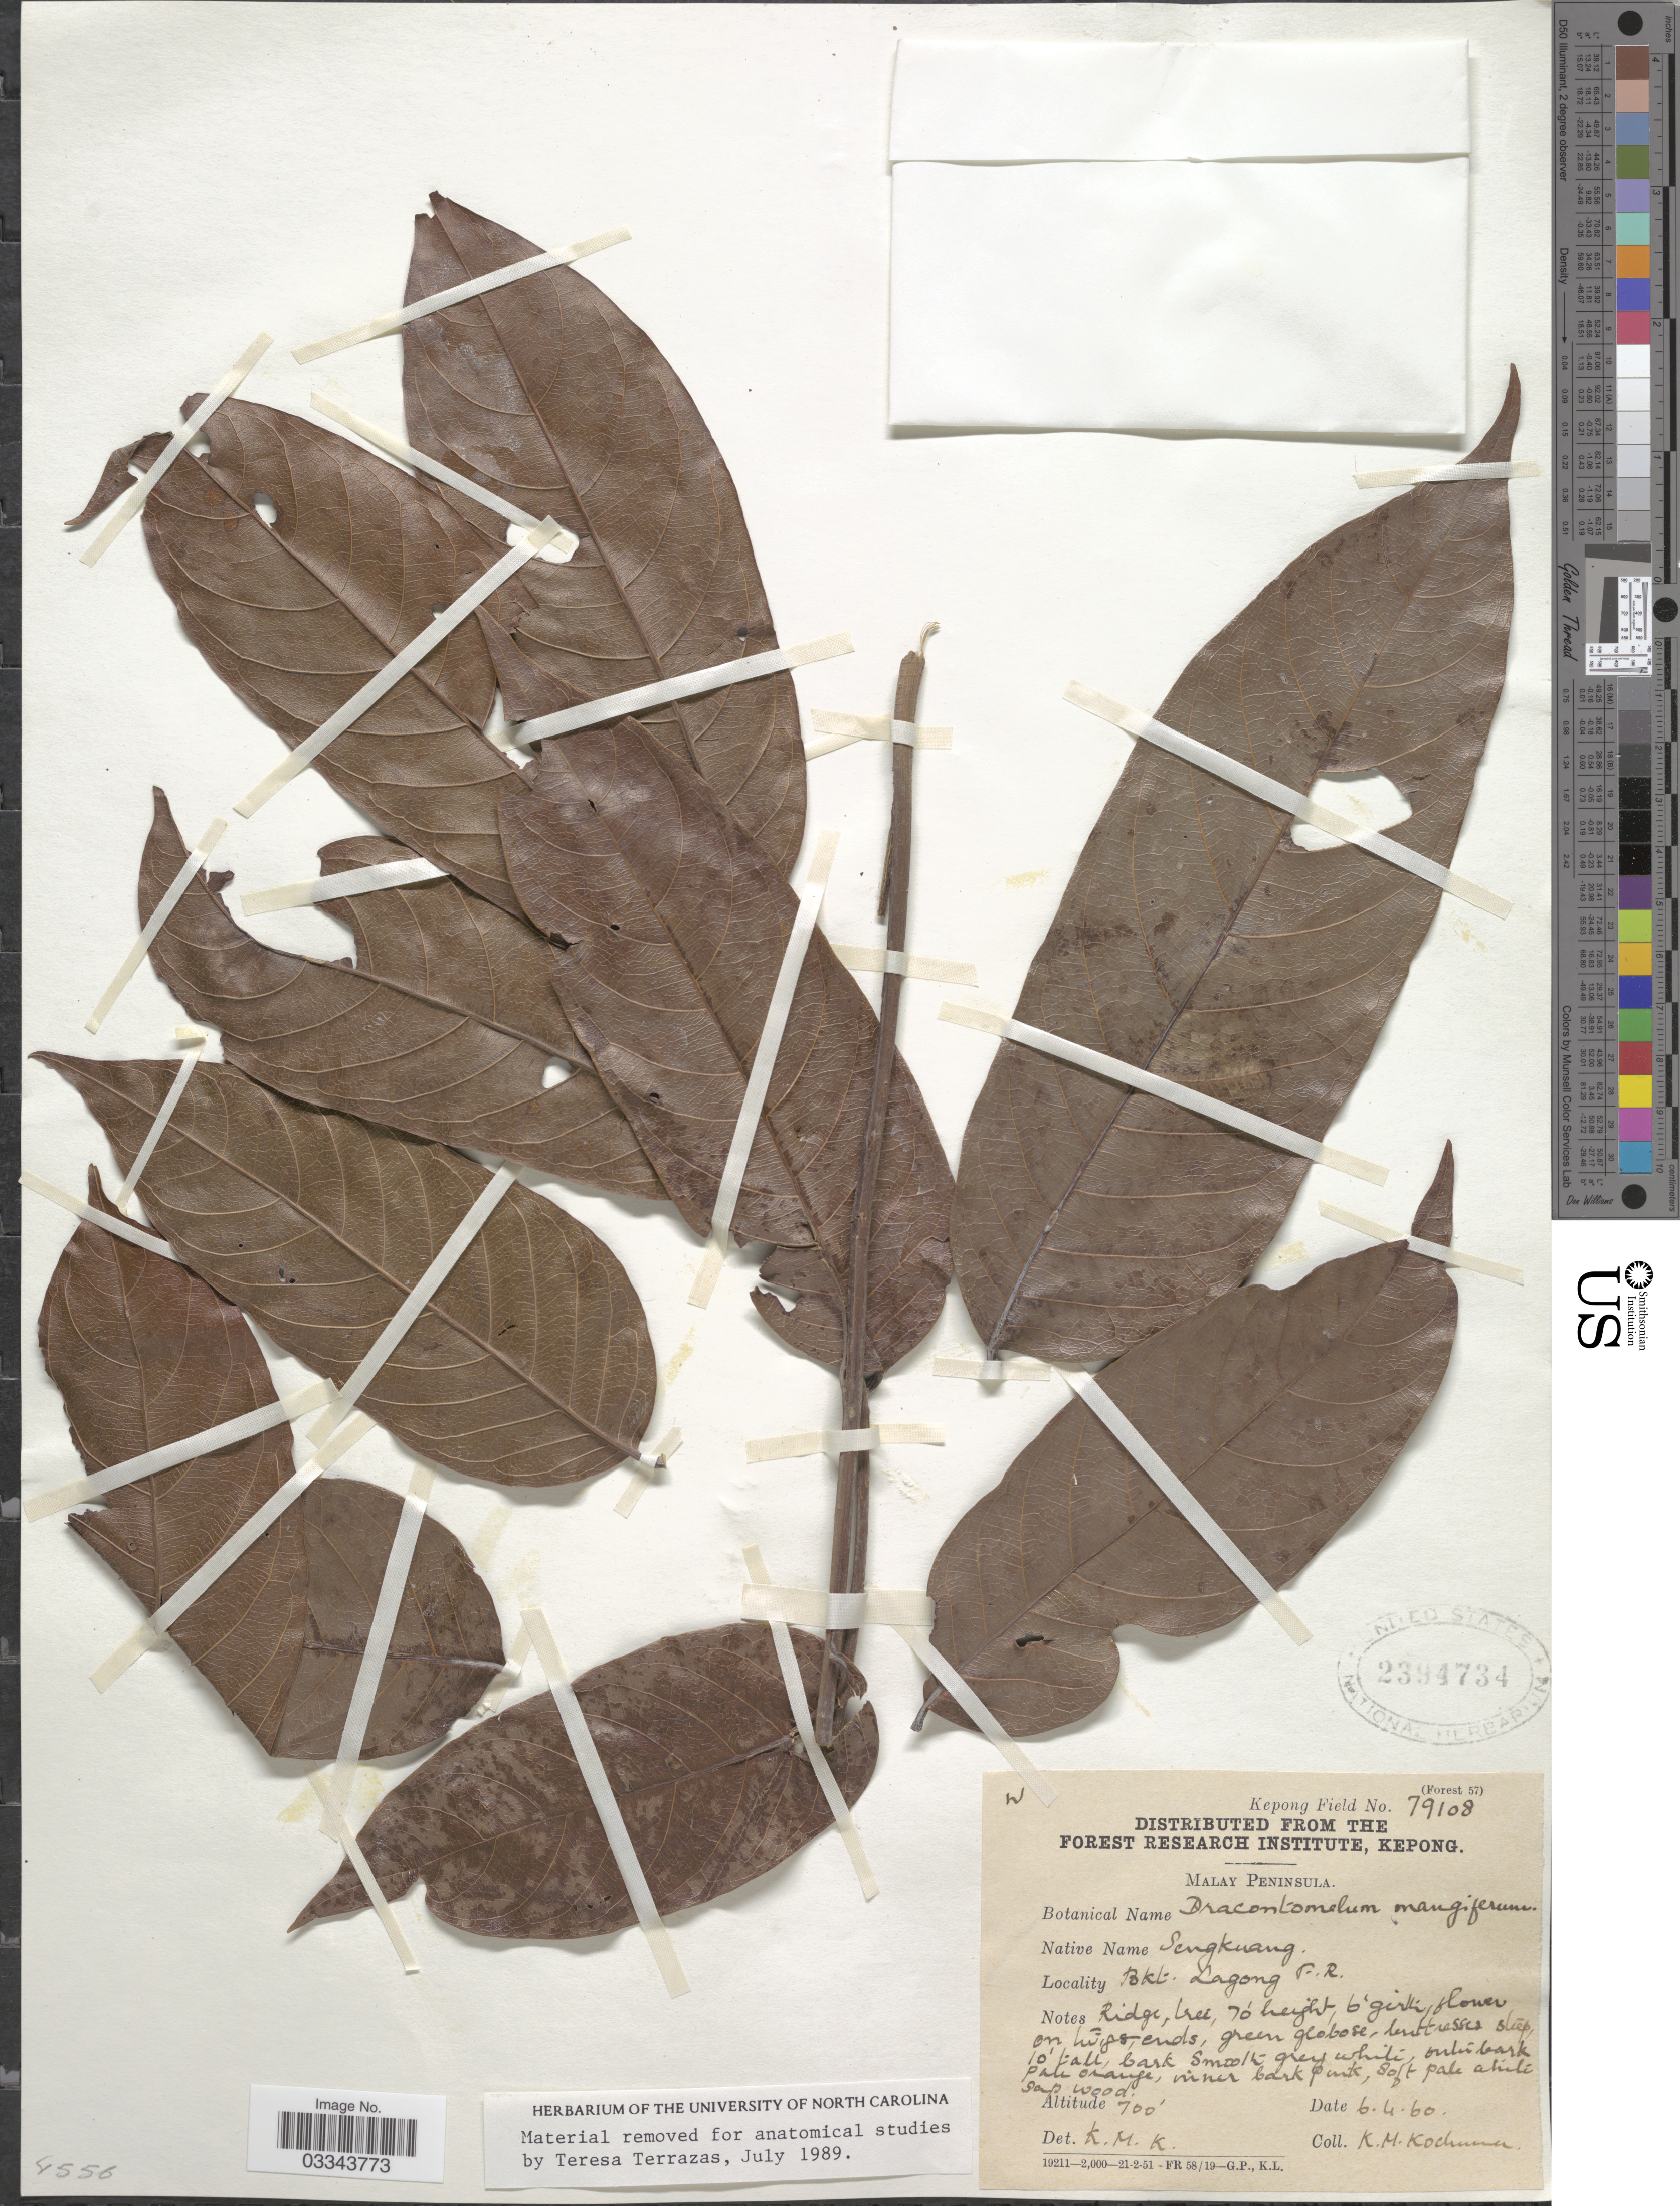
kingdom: Plantae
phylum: Tracheophyta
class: Magnoliopsida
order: Sapindales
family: Anacardiaceae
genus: Dracontomelon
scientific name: Dracontomelon dao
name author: (Blanco) Merr. & Rolfe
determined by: Mitchell, John D.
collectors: K. Kochummen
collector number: Kepong Field 79108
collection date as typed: Transcribed d/m/y: 6/4/60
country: Malaysia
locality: Malay Peninsula. Bkt. Lagong F.R.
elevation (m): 213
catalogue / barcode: US 2394734